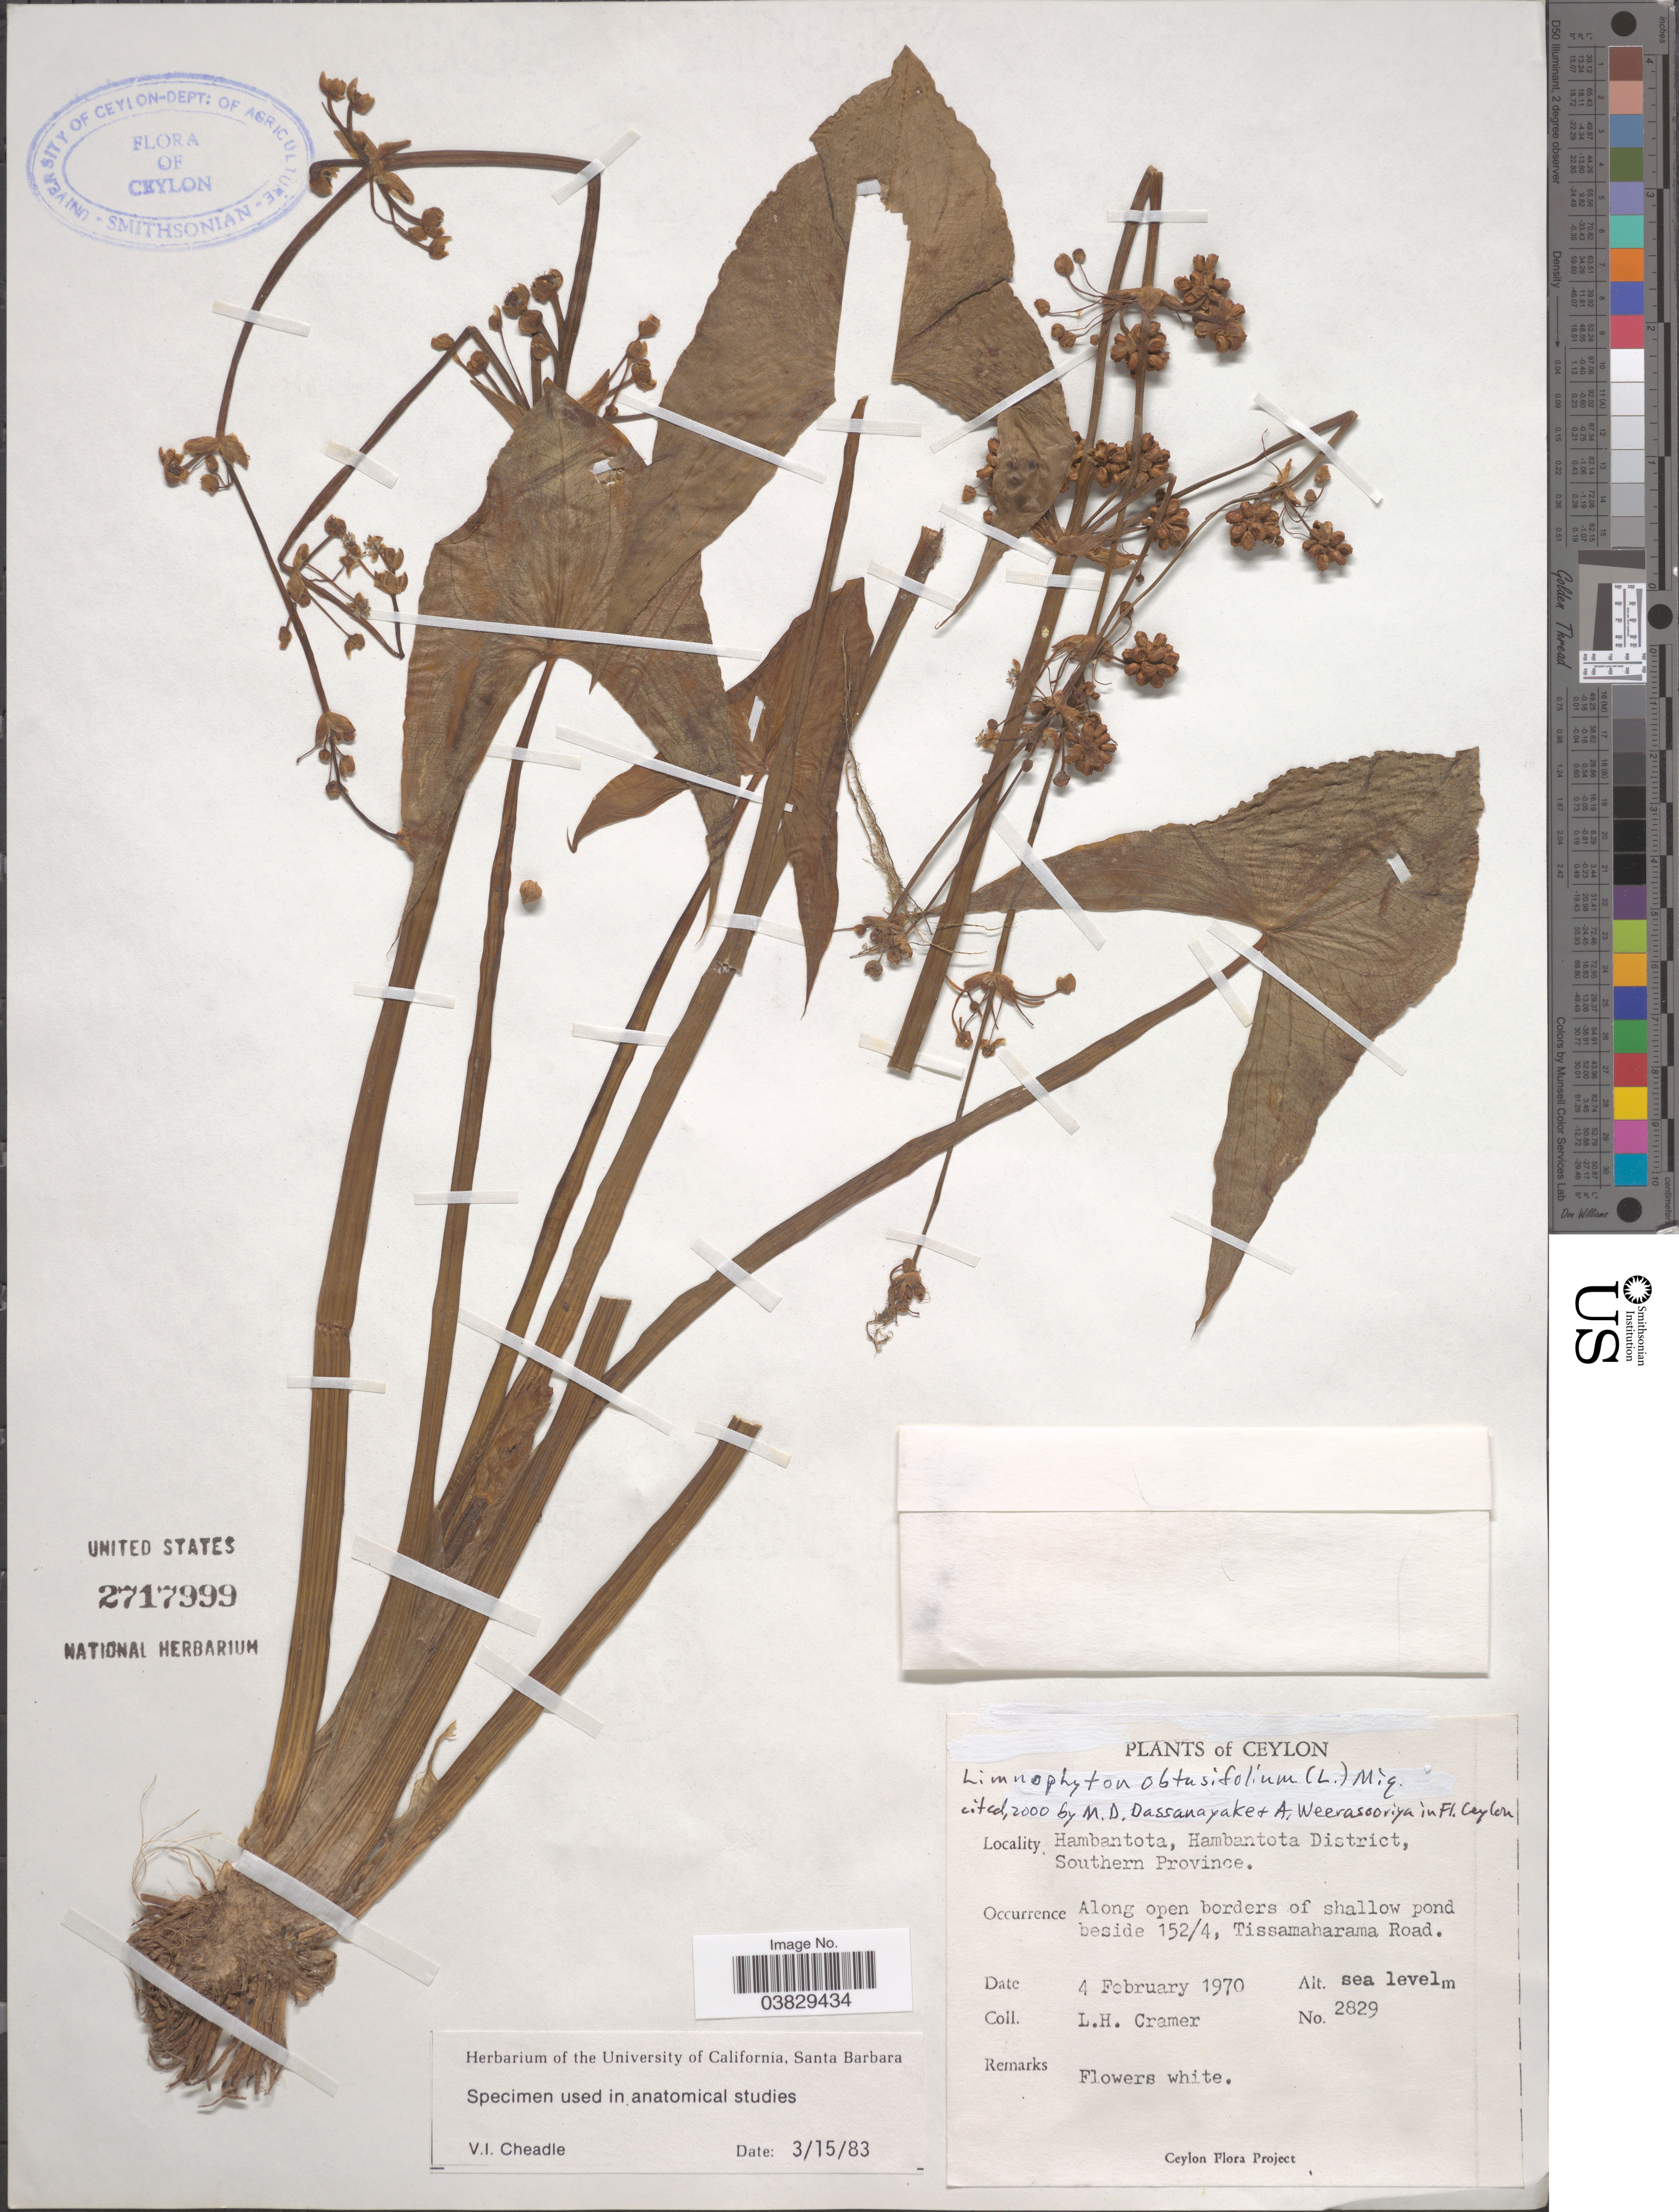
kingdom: Plantae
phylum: Tracheophyta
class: Liliopsida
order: Alismatales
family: Alismataceae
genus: Limnophyton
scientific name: Limnophyton obtusifolium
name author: (L.) Miq.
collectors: L. H. Cramer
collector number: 2829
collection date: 1970-02-04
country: Sri Lanka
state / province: Southern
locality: Ceylon. Hambantota, Hambantota District. Along open borders of shallow pond beside 152/4, Tissamaharama Road.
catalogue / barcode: US 2717999